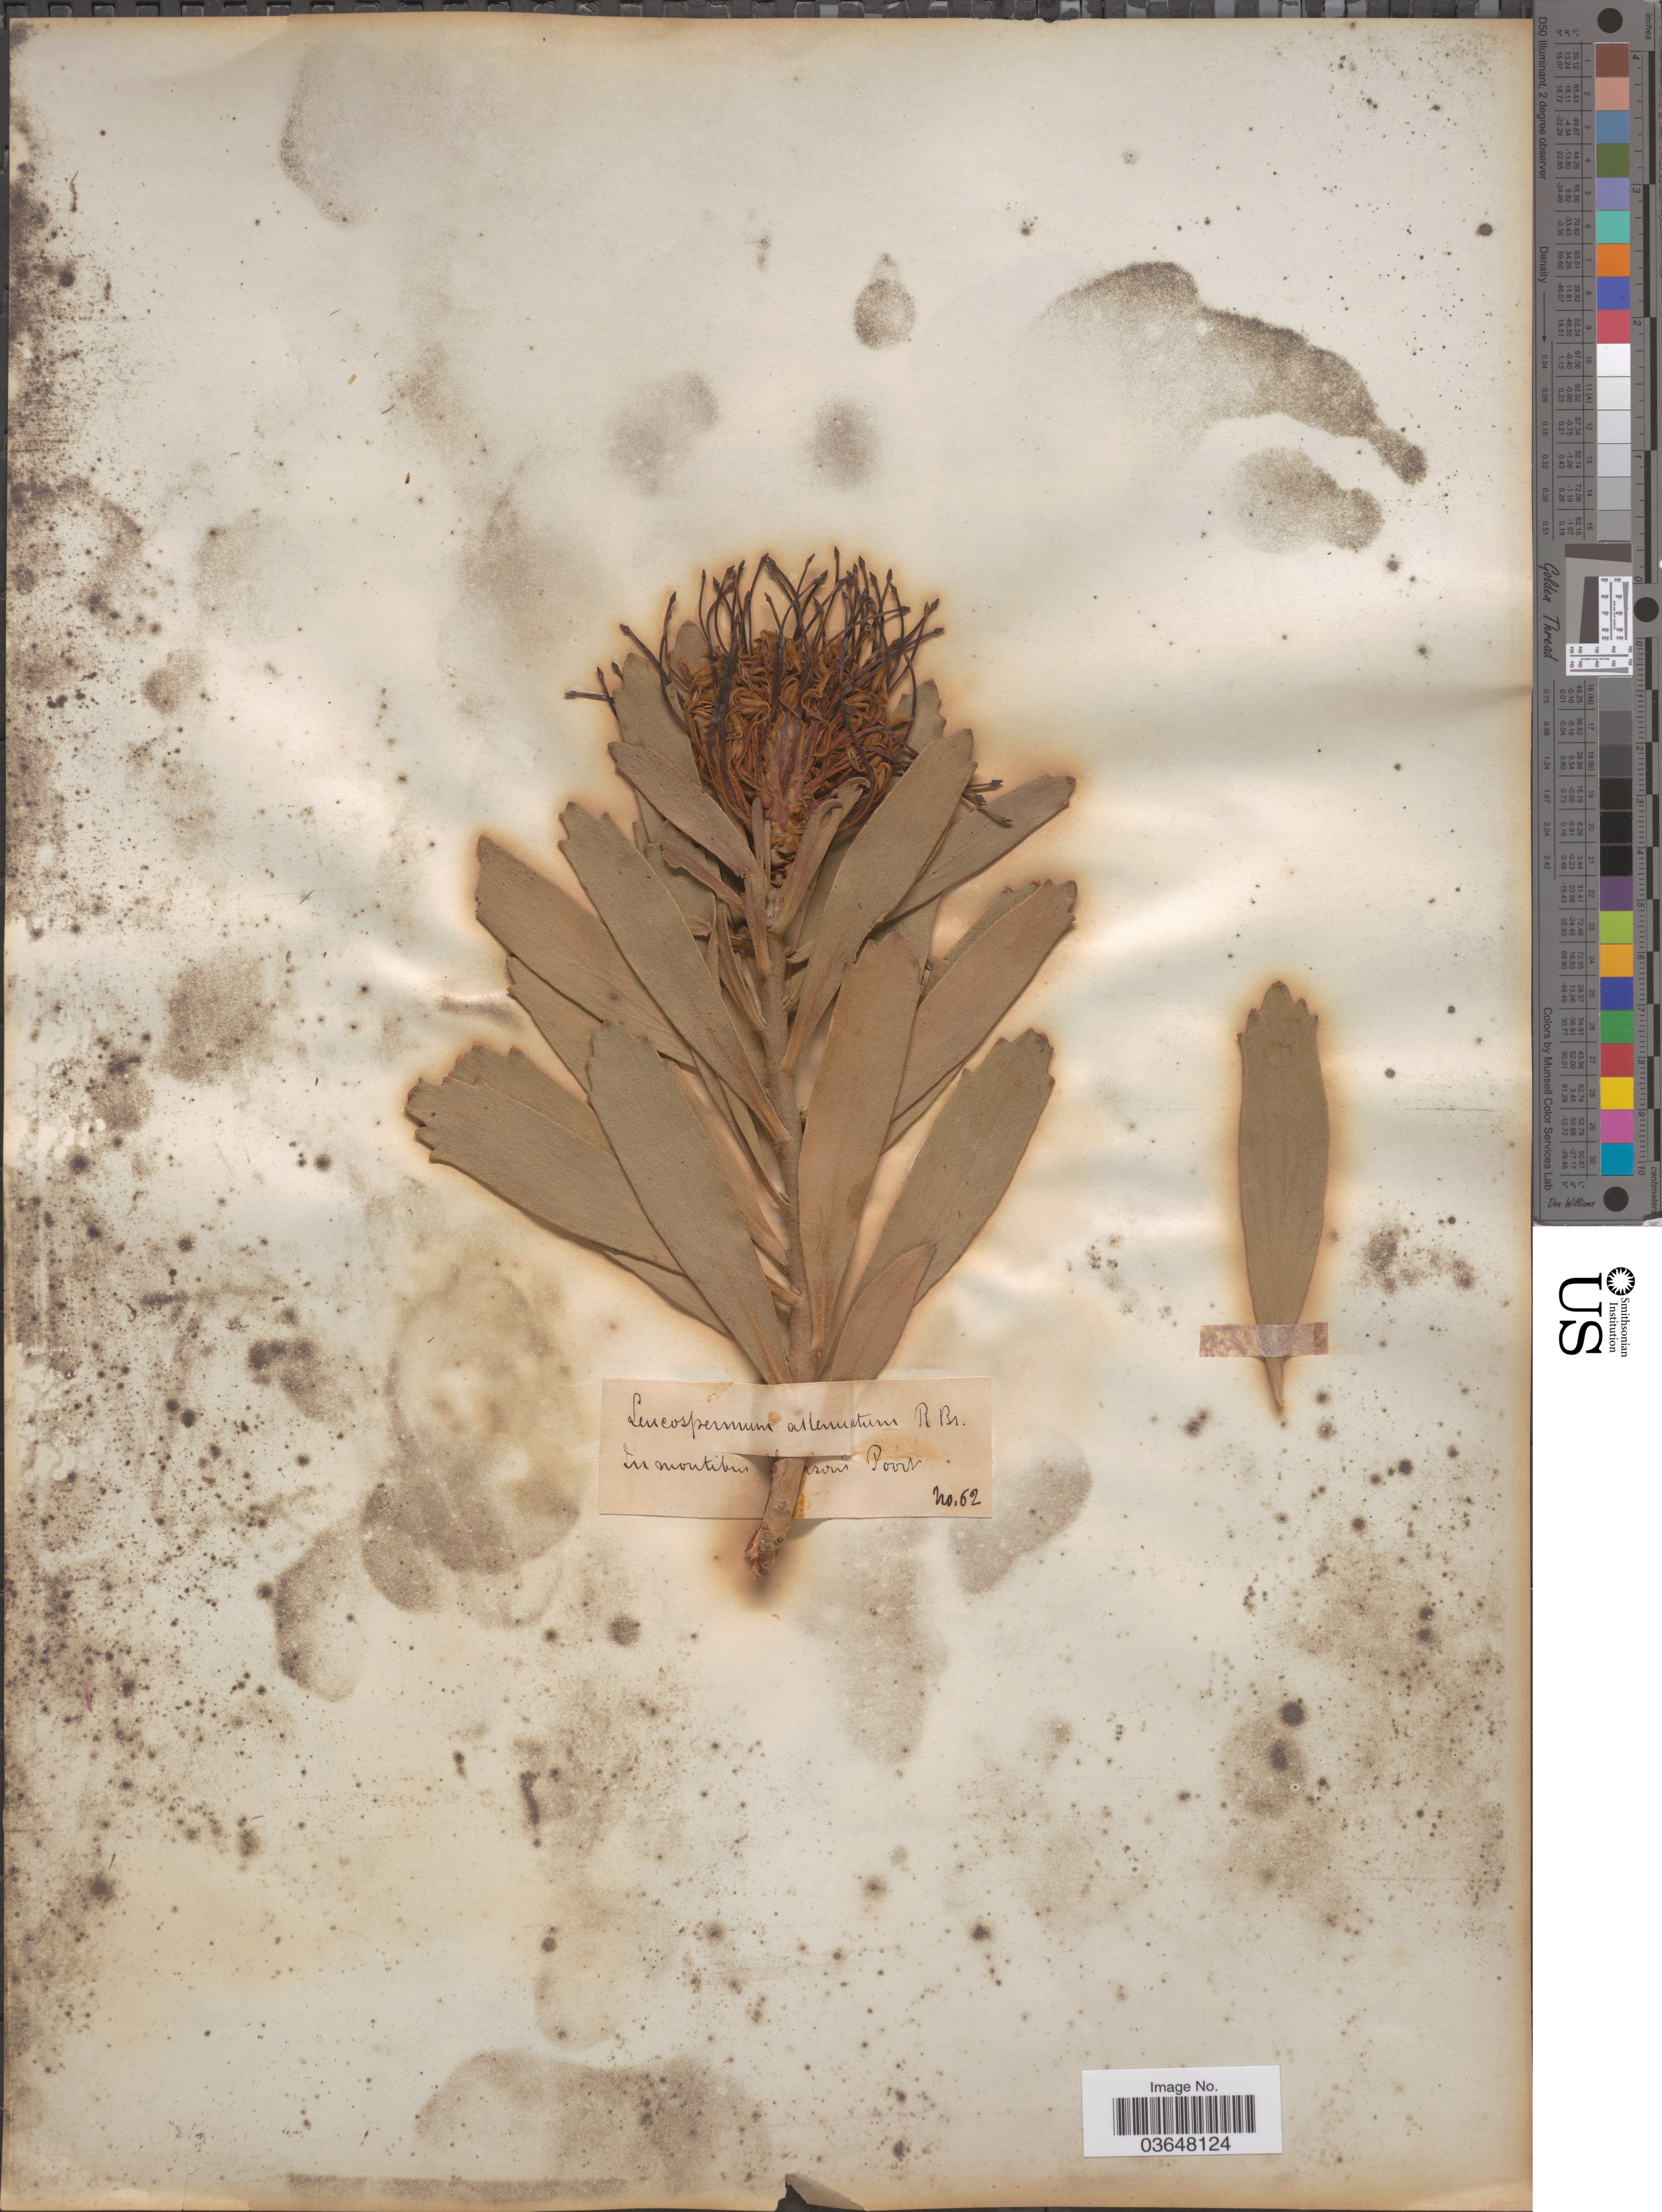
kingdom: Plantae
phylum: Tracheophyta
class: Magnoliopsida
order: Proteales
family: Proteaceae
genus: Leucospermum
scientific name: Leucospermum cuneiforme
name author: Rourke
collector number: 62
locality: In montibus [illegible text]sons Poort.